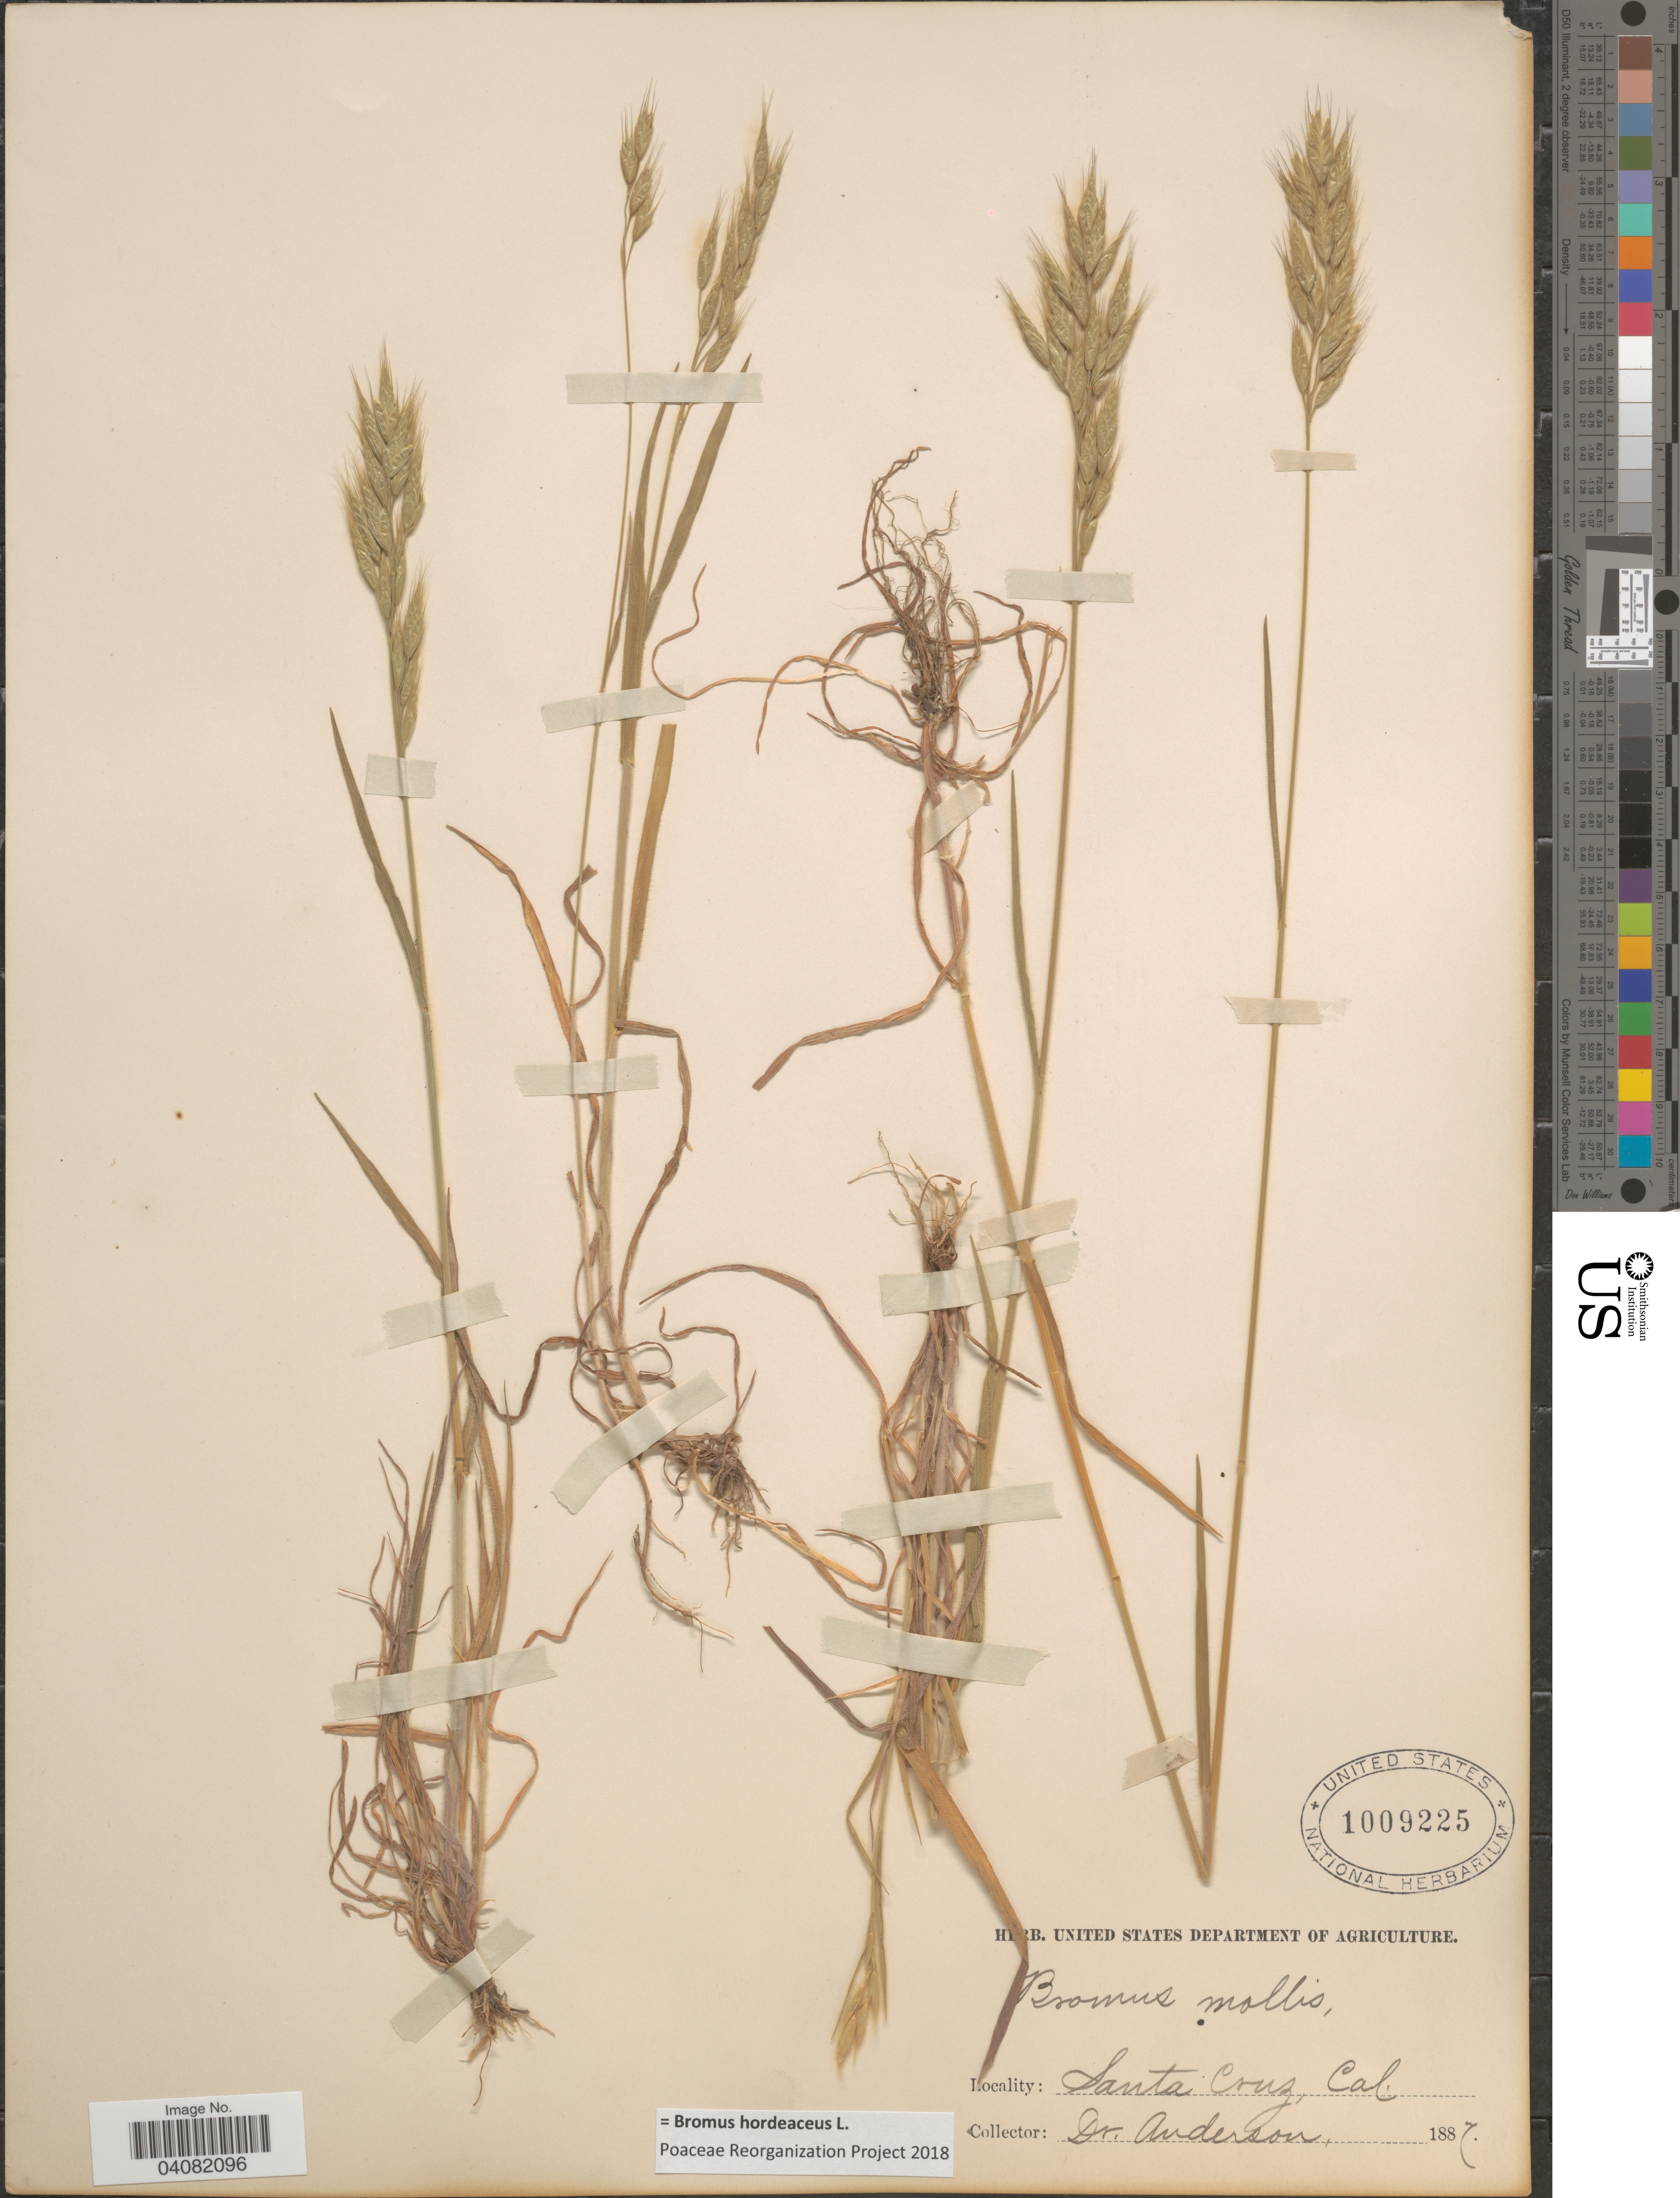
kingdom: Plantae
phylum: Tracheophyta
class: Liliopsida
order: Poales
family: Poaceae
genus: Bromus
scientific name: Bromus hordeaceus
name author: L.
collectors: -. Anderson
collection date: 1887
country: United States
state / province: California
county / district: Santa Cruz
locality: Santa Cruz.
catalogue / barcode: US 1009225